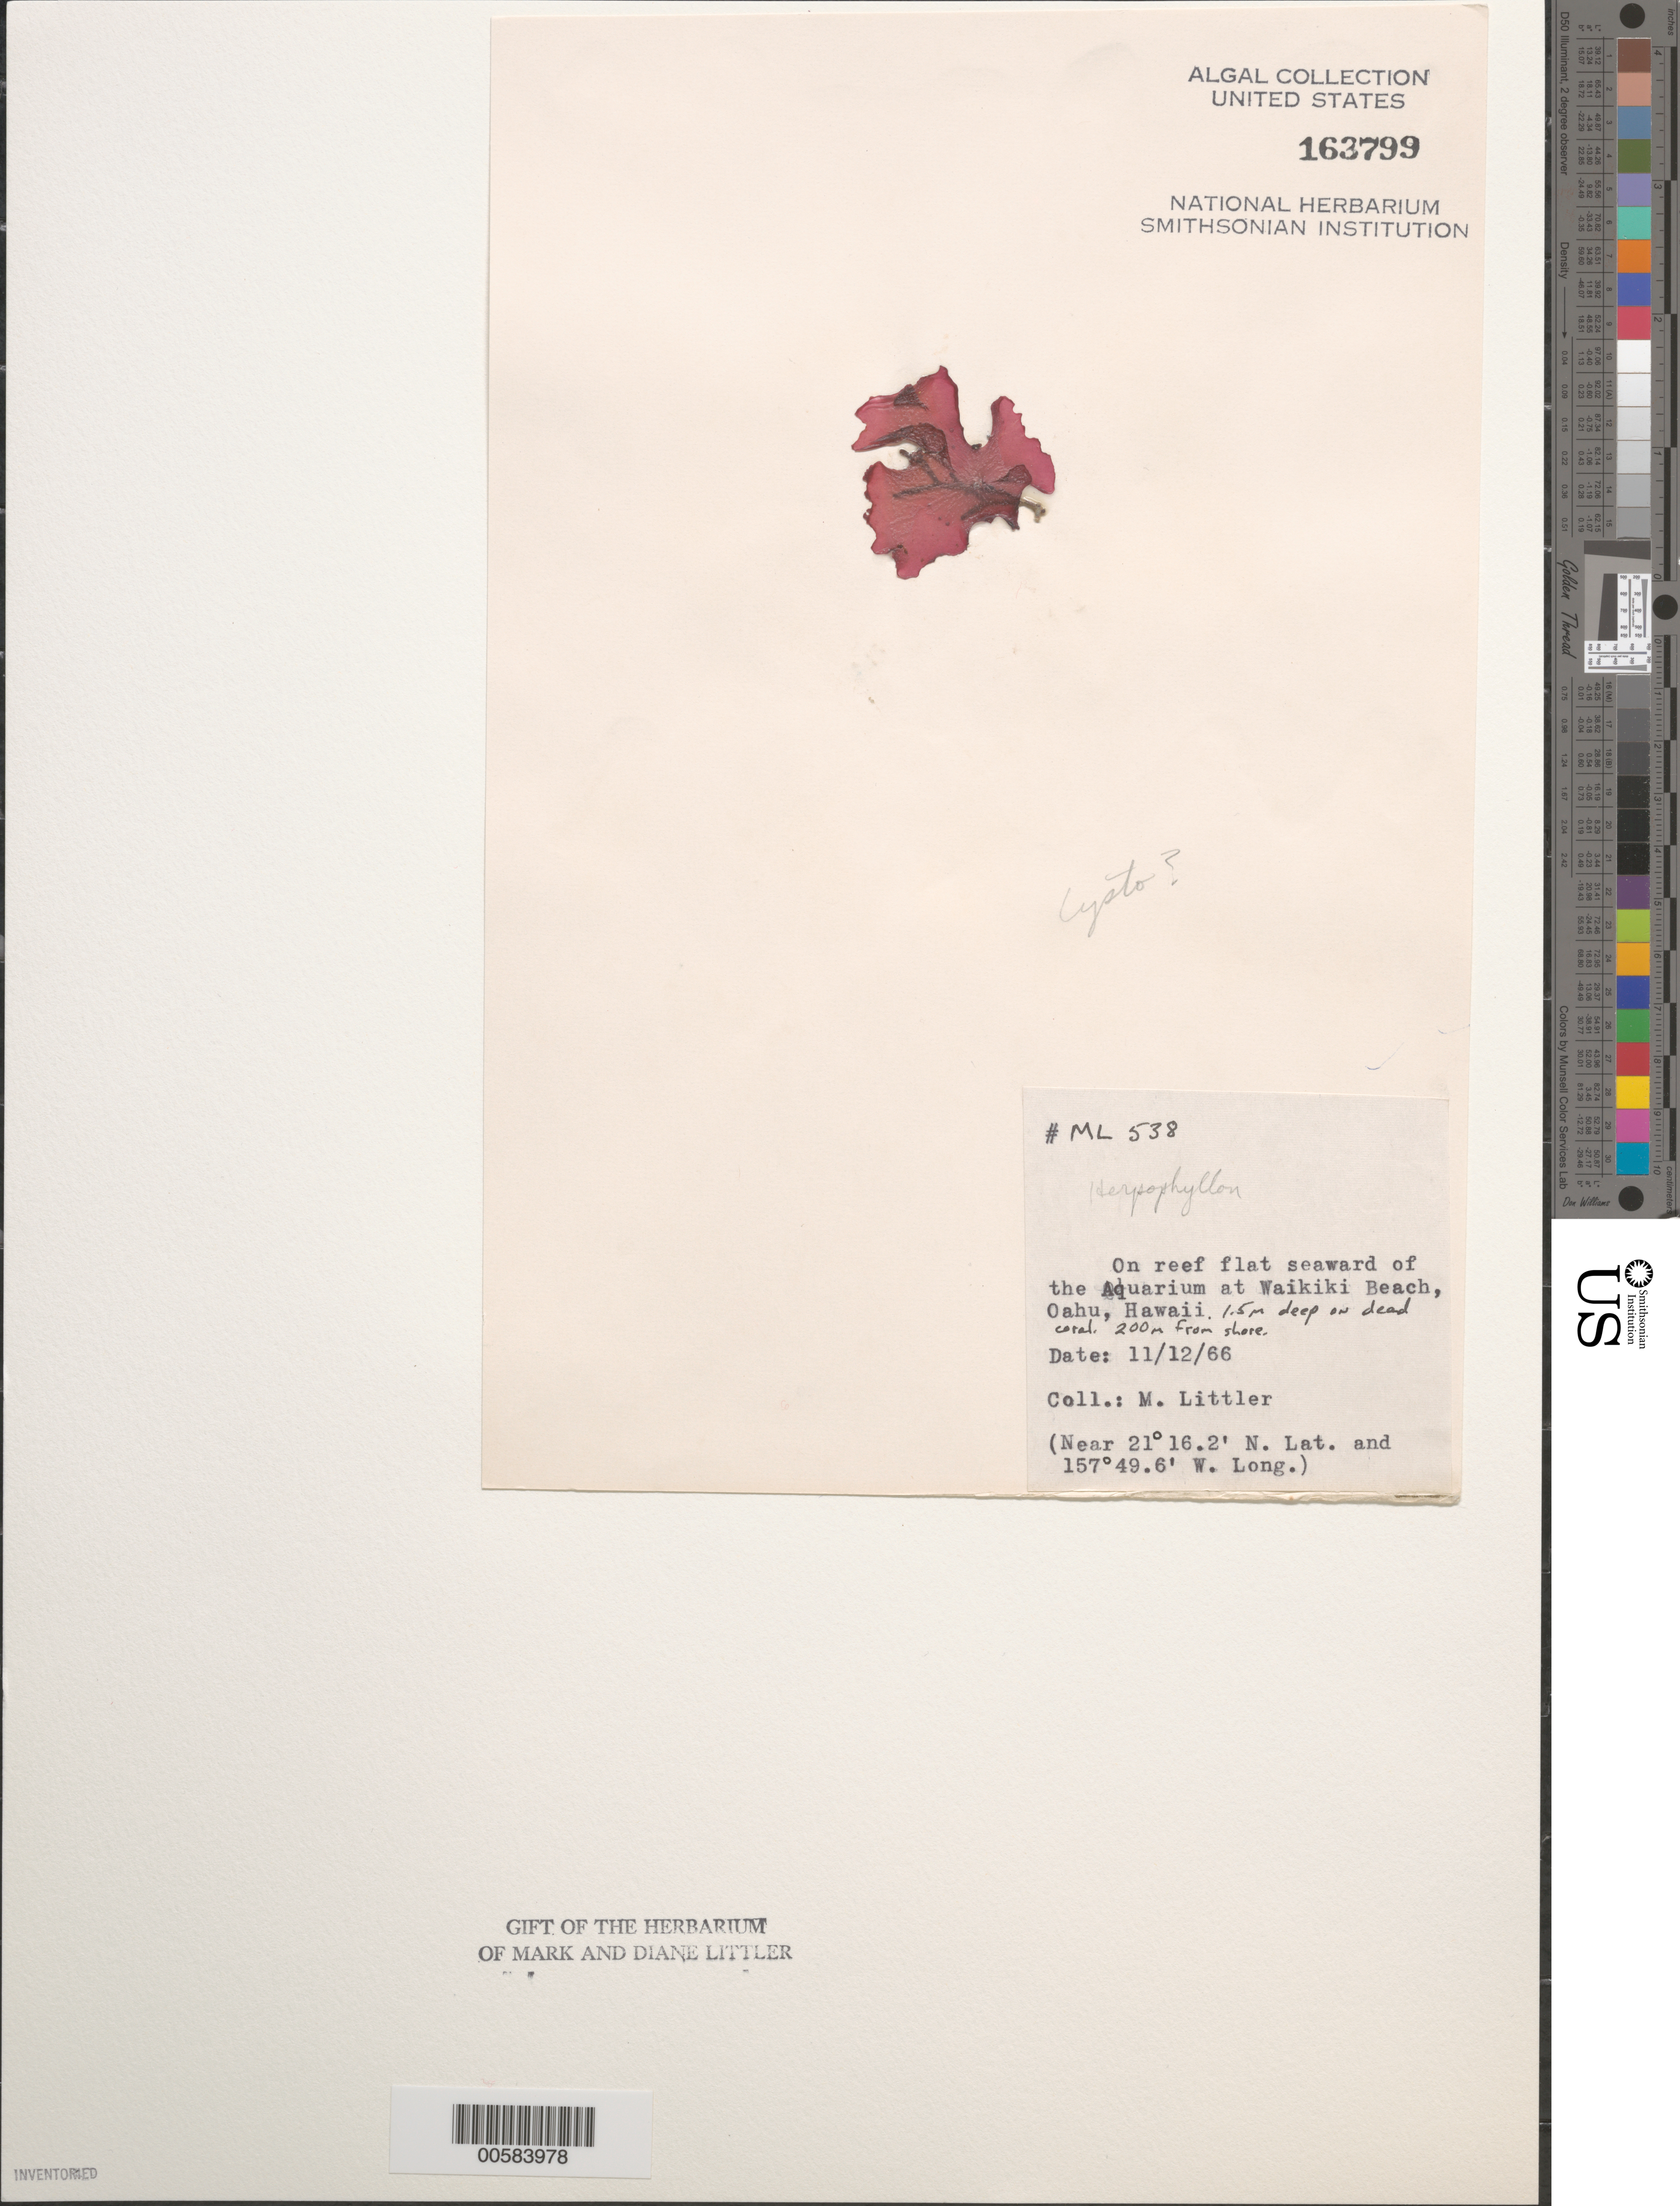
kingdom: Plantae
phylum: Rhodophyta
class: Florideophyceae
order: Rhodymeniales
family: Rhodymeniaceae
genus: Herpophyllon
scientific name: Herpophyllon sp.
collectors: M. M. Littler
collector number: ML 538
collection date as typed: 12 Nov 1966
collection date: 1966-11-12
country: United States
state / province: Hawaii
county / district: Honolulu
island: Oahu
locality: Waikiki Beach near Aquarium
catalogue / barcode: US 163799